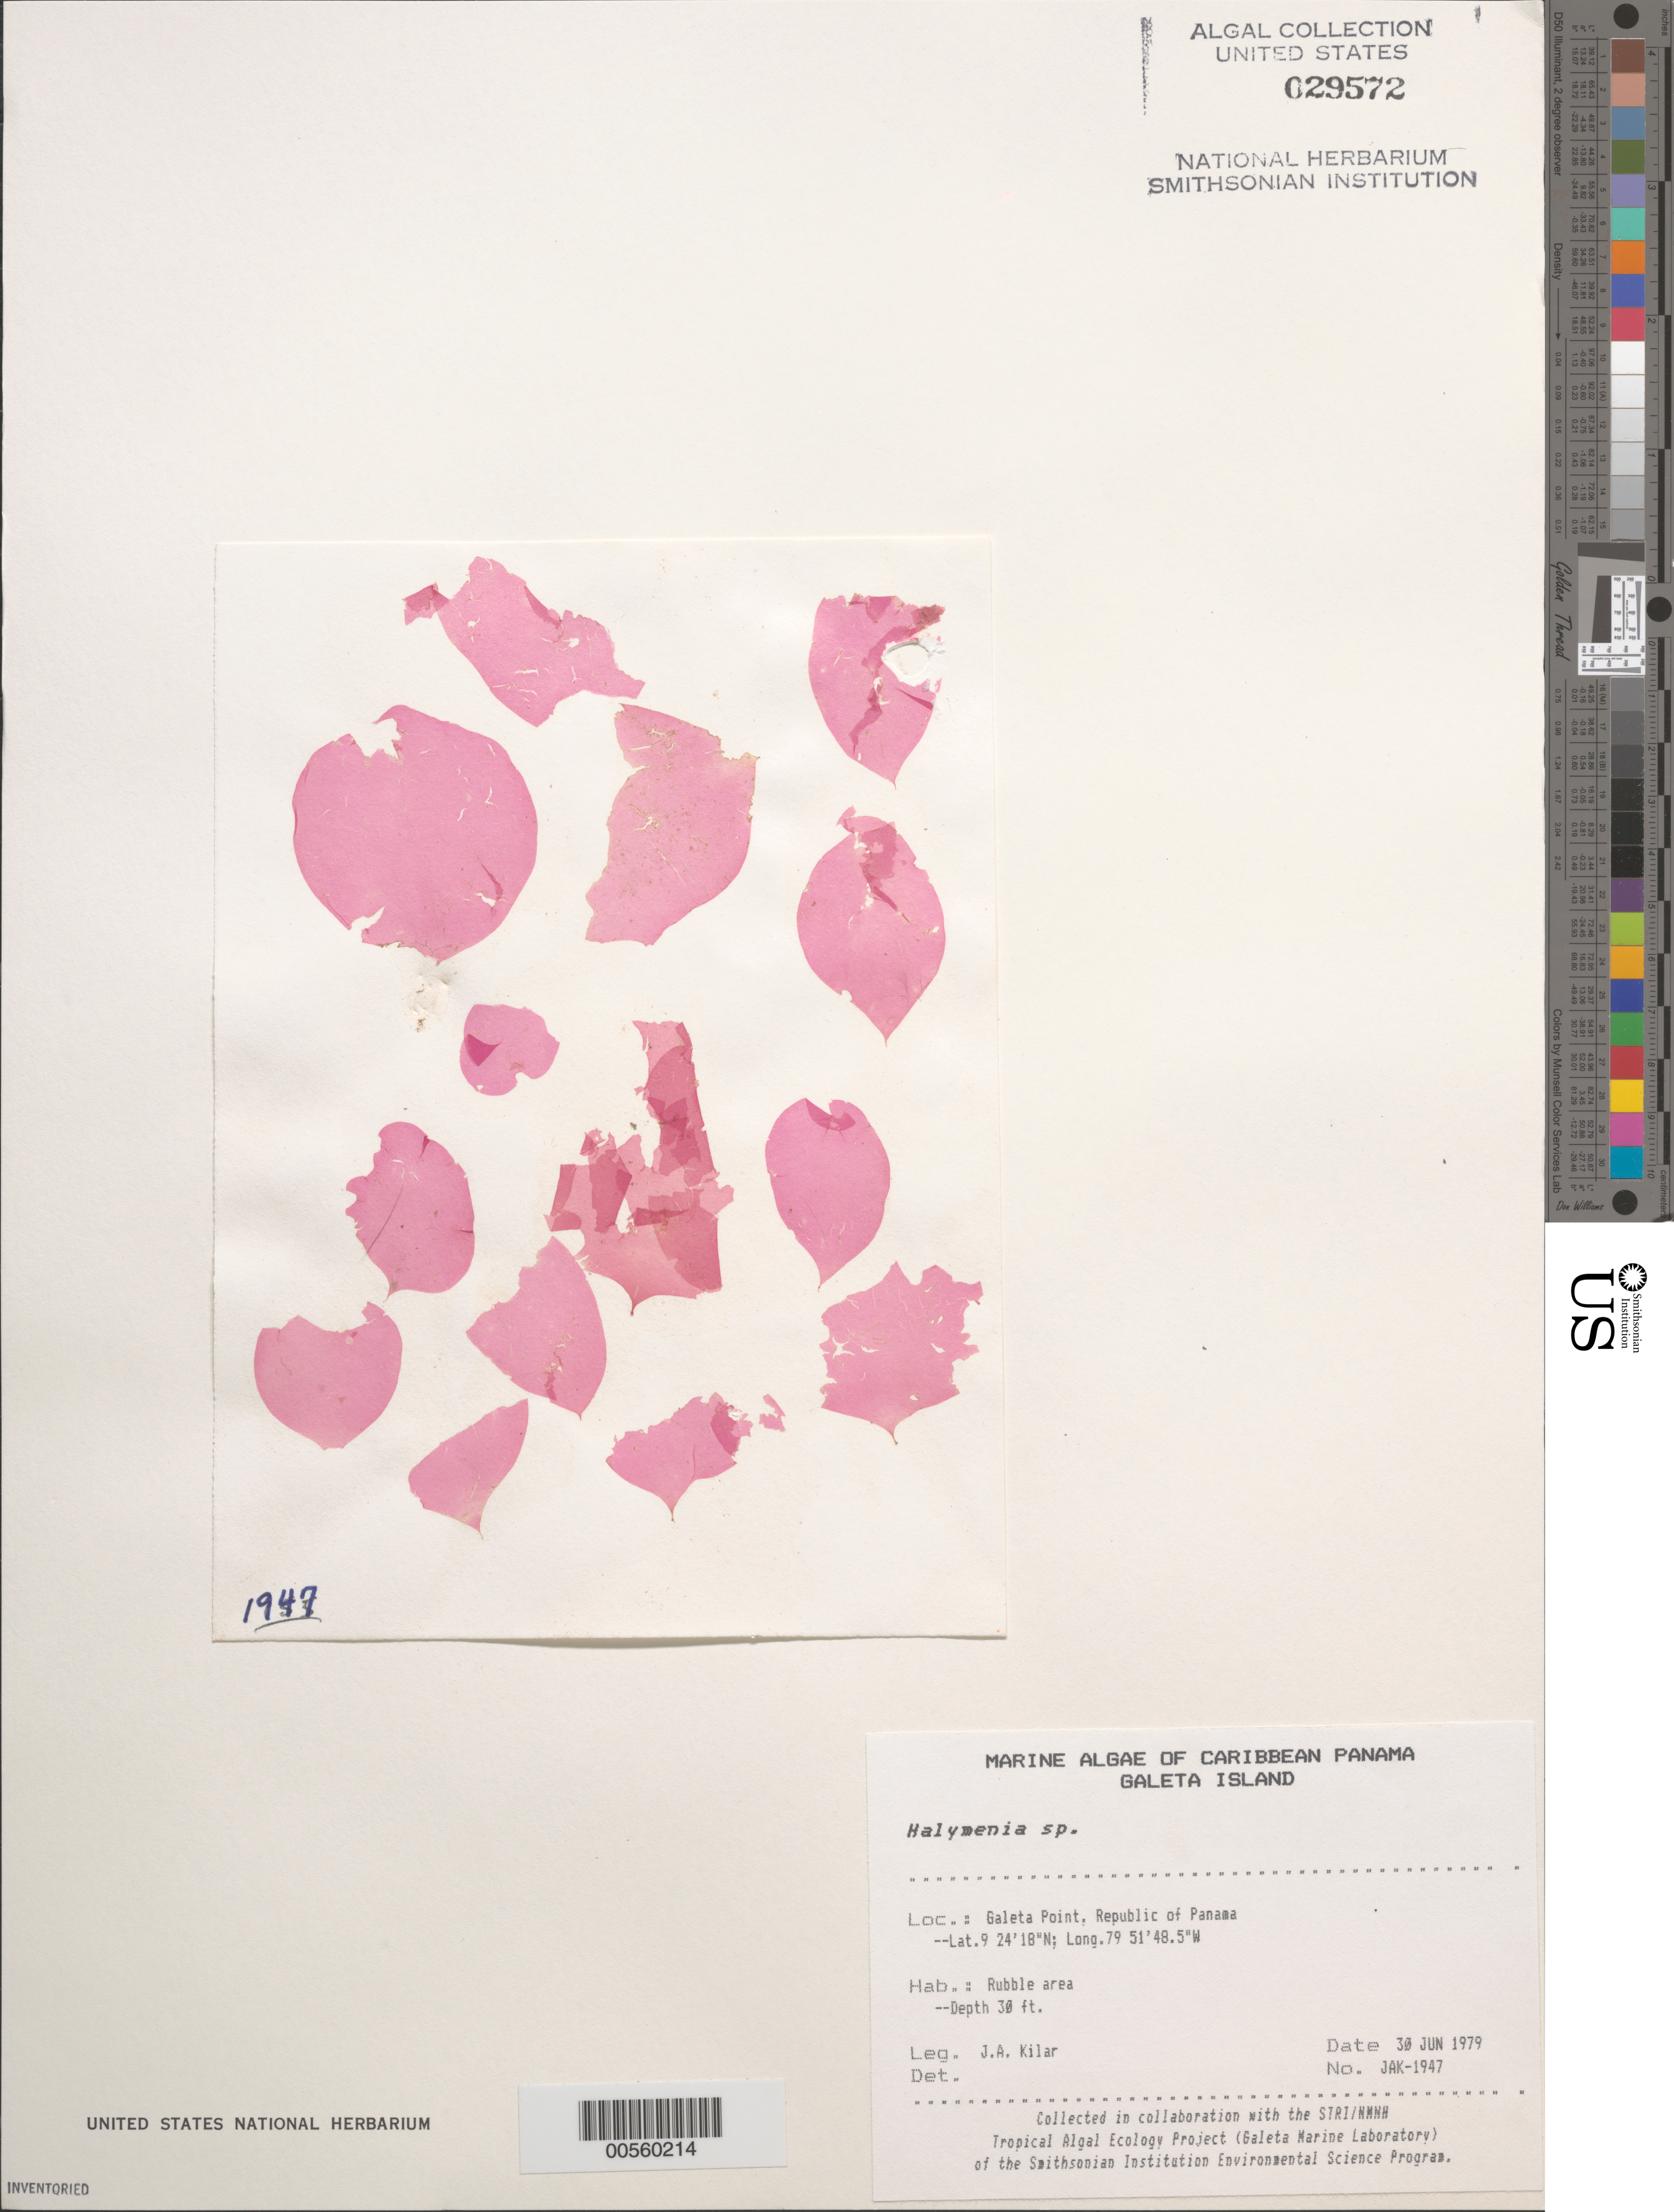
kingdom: Plantae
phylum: Rhodophyta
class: Florideophyceae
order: Halymeniales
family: Halymeniaceae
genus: Halymenia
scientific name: Halymenia sp.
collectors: J. A. Kilar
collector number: JAK-1947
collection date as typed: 30 Jun 1979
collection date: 1979-06-30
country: Panama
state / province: Colón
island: Galeta Island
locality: Galeta Point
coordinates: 9 24' 18" N, 79 51' 48.5" W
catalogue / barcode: US 29572